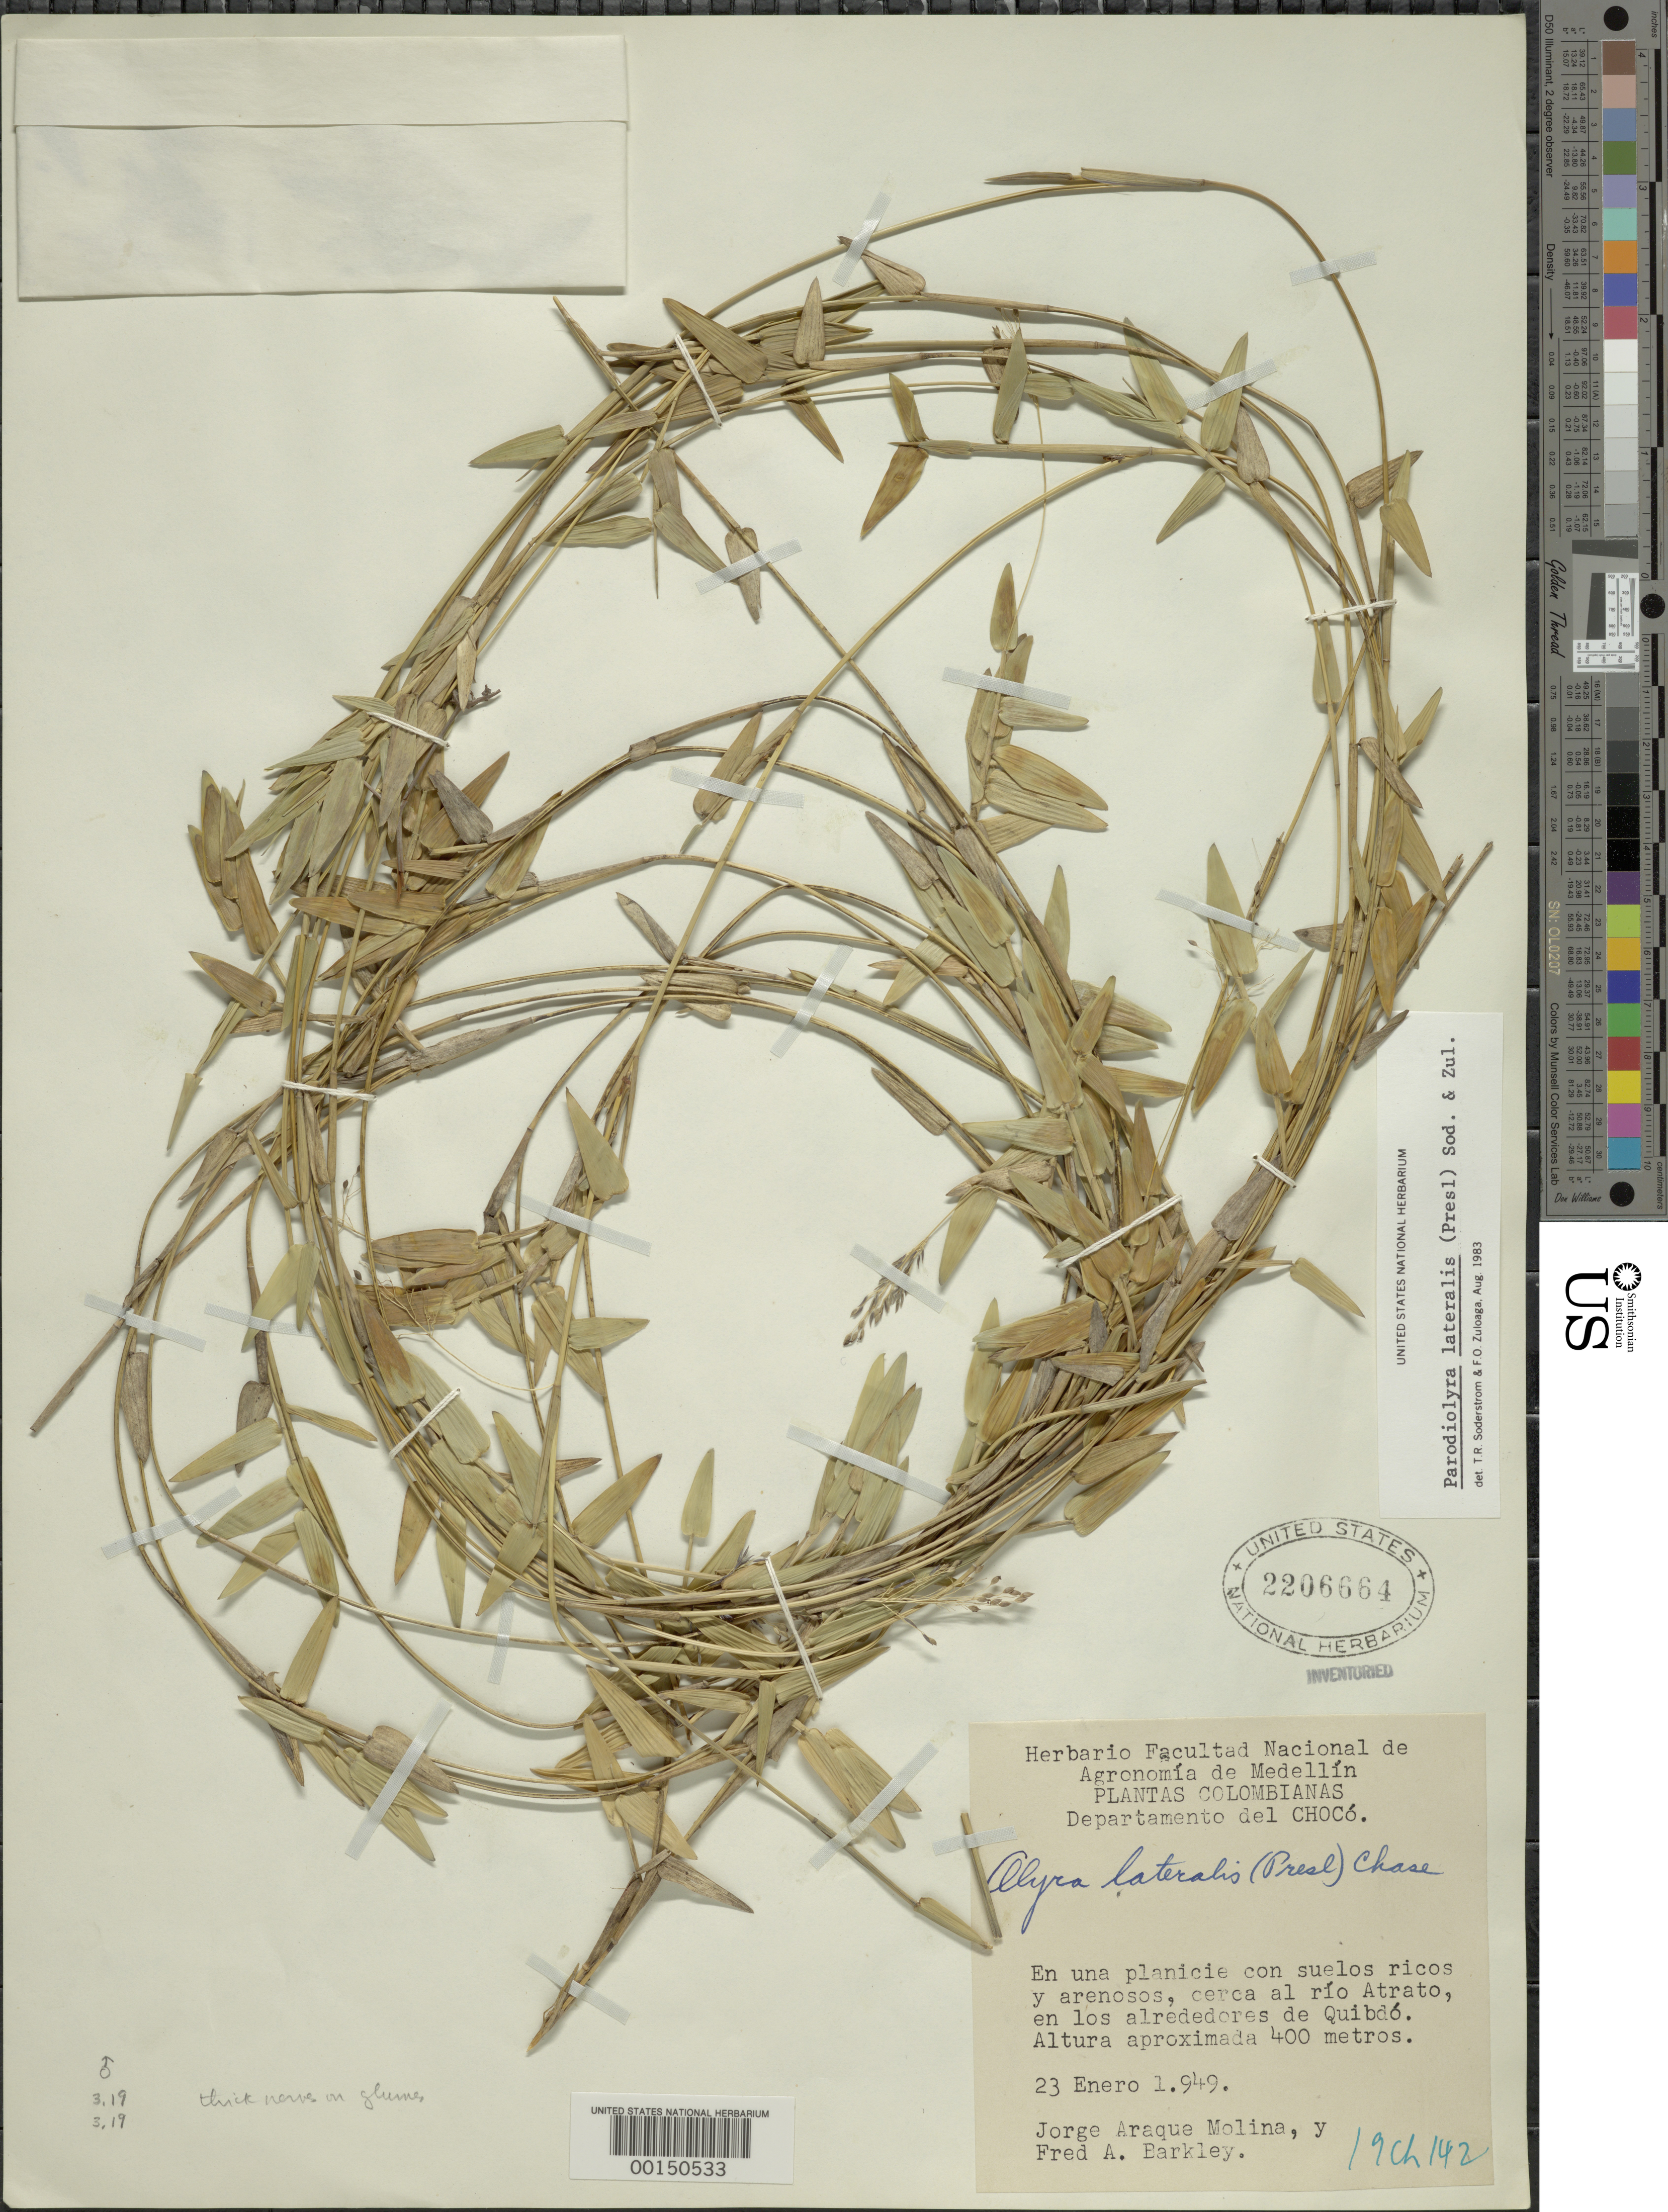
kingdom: Plantae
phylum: Tracheophyta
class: Liliopsida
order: Poales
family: Poaceae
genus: Parodiolyra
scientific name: Parodiolyra lateralis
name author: (J. Presl ex Nees) Soderstr. & Zuloaga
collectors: J. Araque Molina & F. A. Barkley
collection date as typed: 23 Jan 1949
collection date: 1949-01-23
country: Colombia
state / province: Chocó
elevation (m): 400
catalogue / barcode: US 2206664